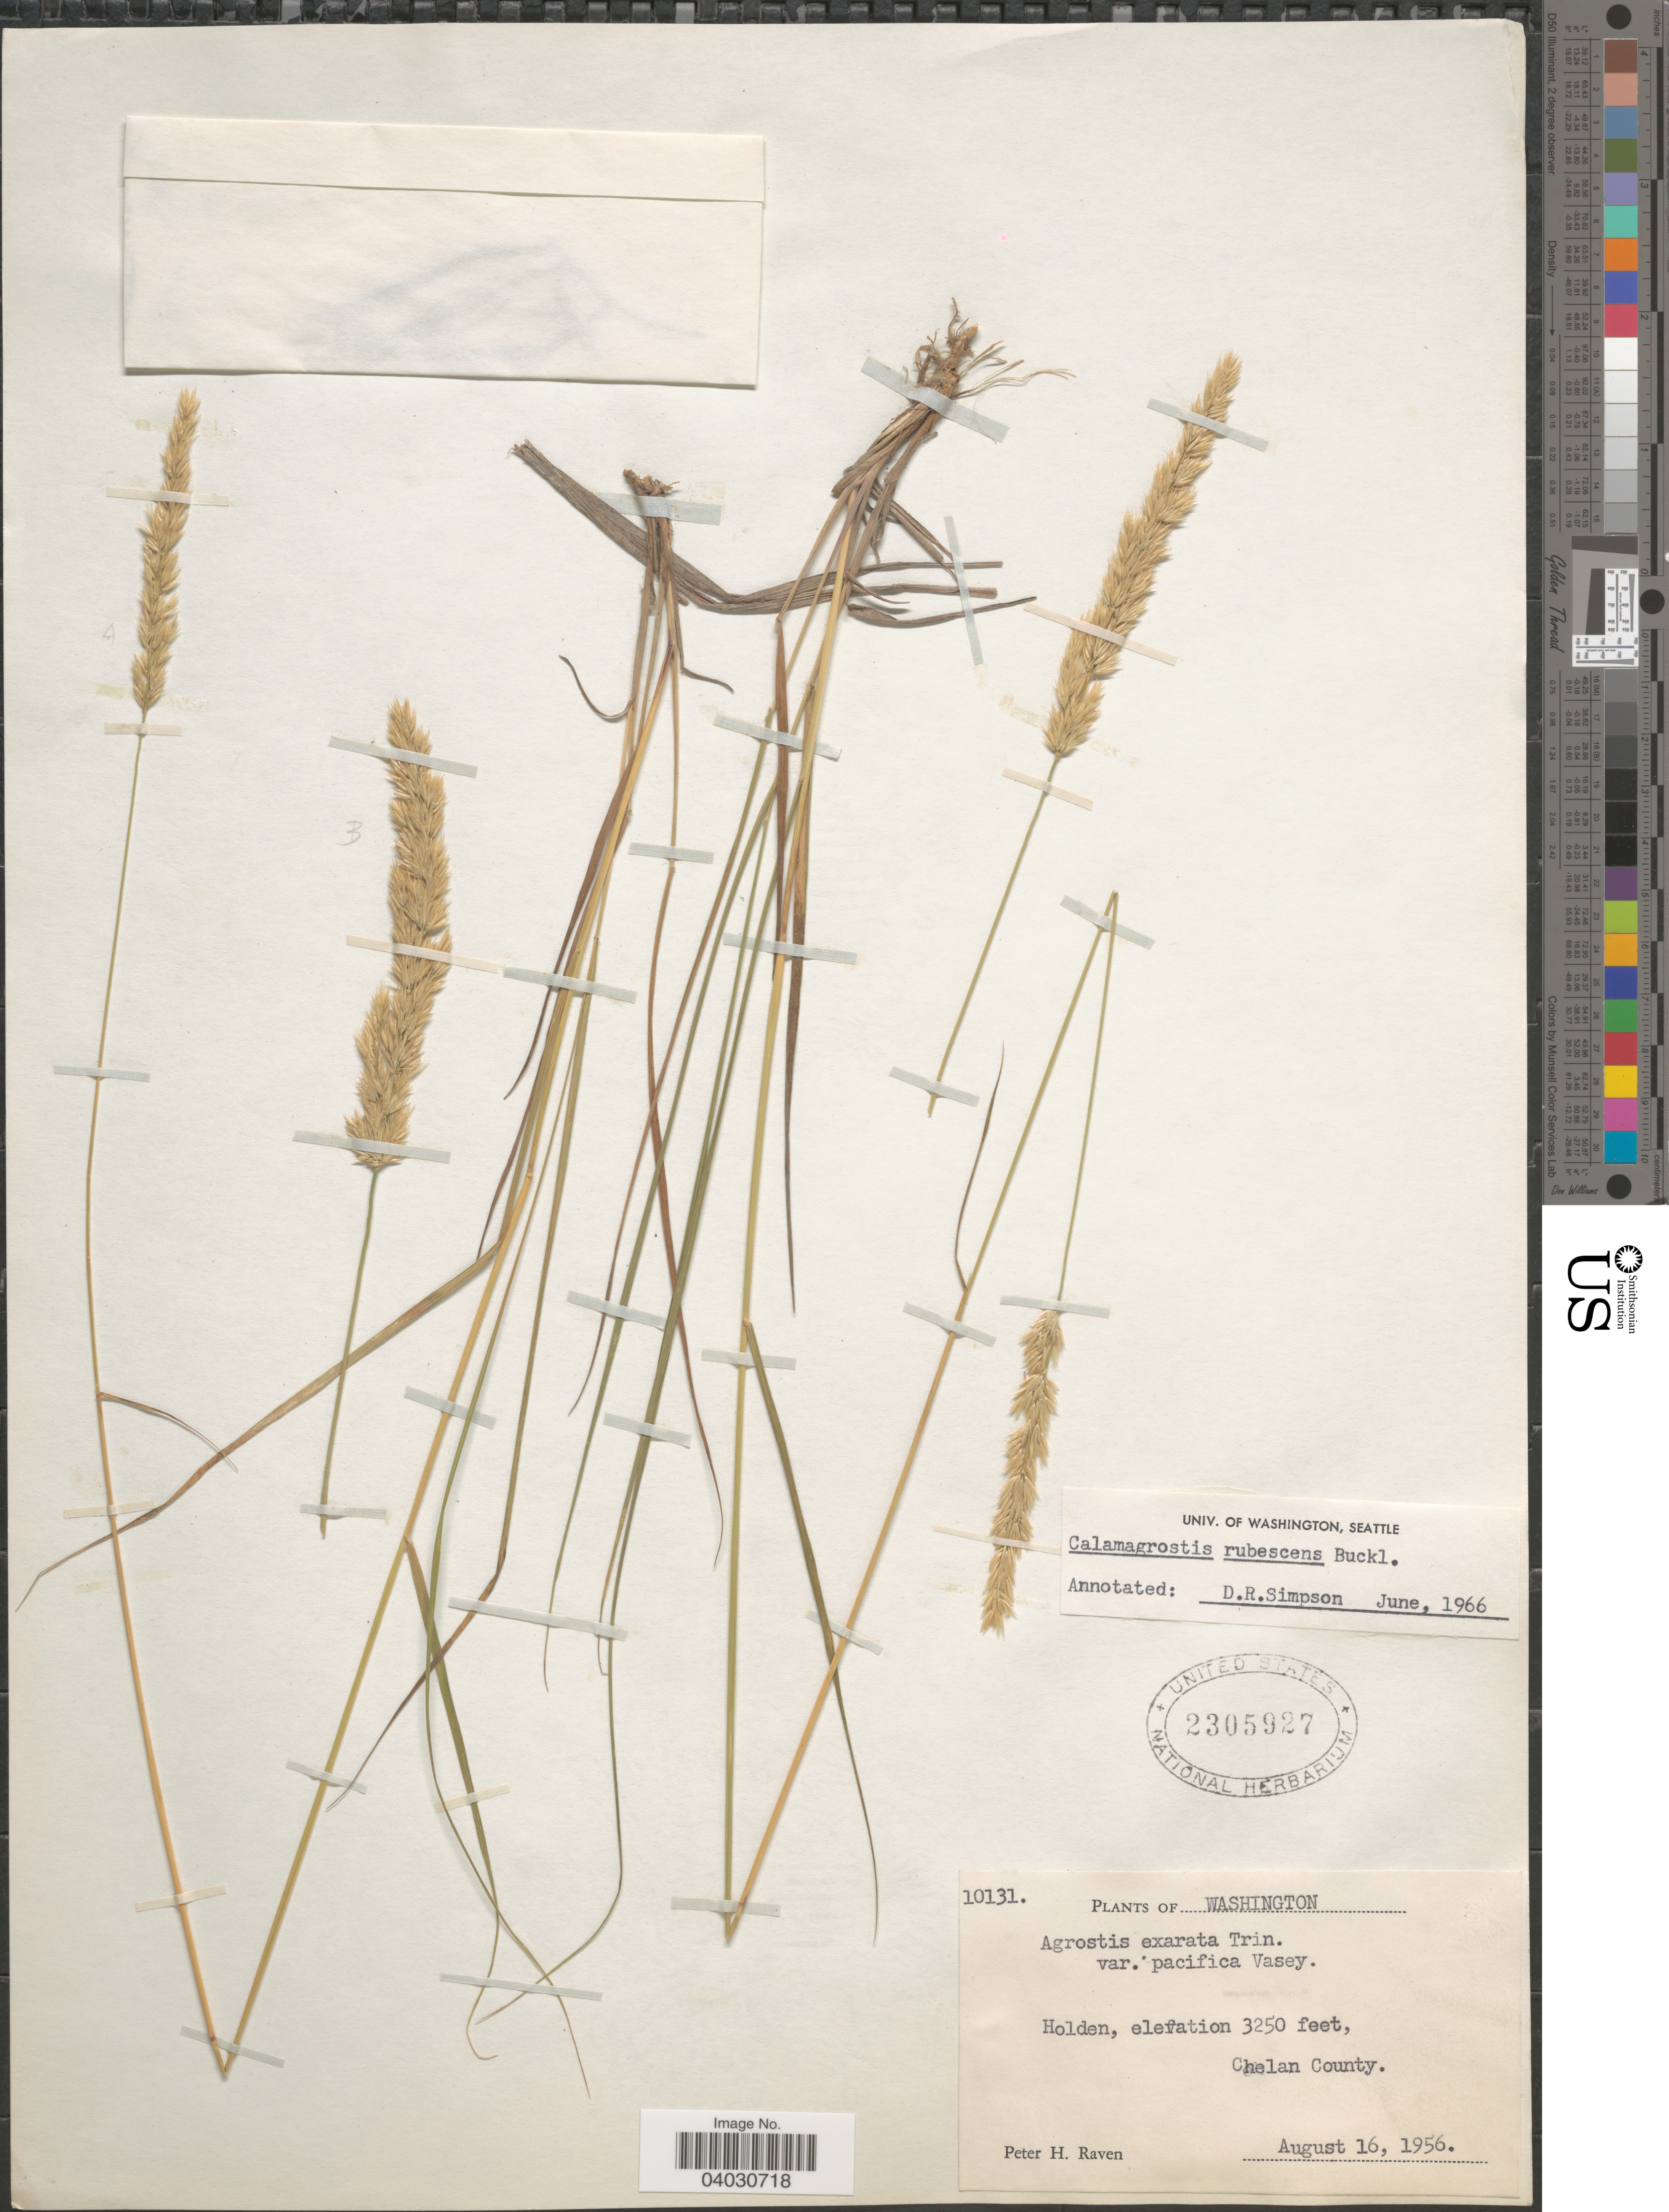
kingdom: Plantae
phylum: Tracheophyta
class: Liliopsida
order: Poales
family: Poaceae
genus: Calamagrostis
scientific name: Calamagrostis rubescens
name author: Buckley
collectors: P. Raven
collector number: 10131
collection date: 1956-08-16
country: United States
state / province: Washington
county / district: Chelan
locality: Holden. Chelan County.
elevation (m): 991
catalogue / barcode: US 2305927